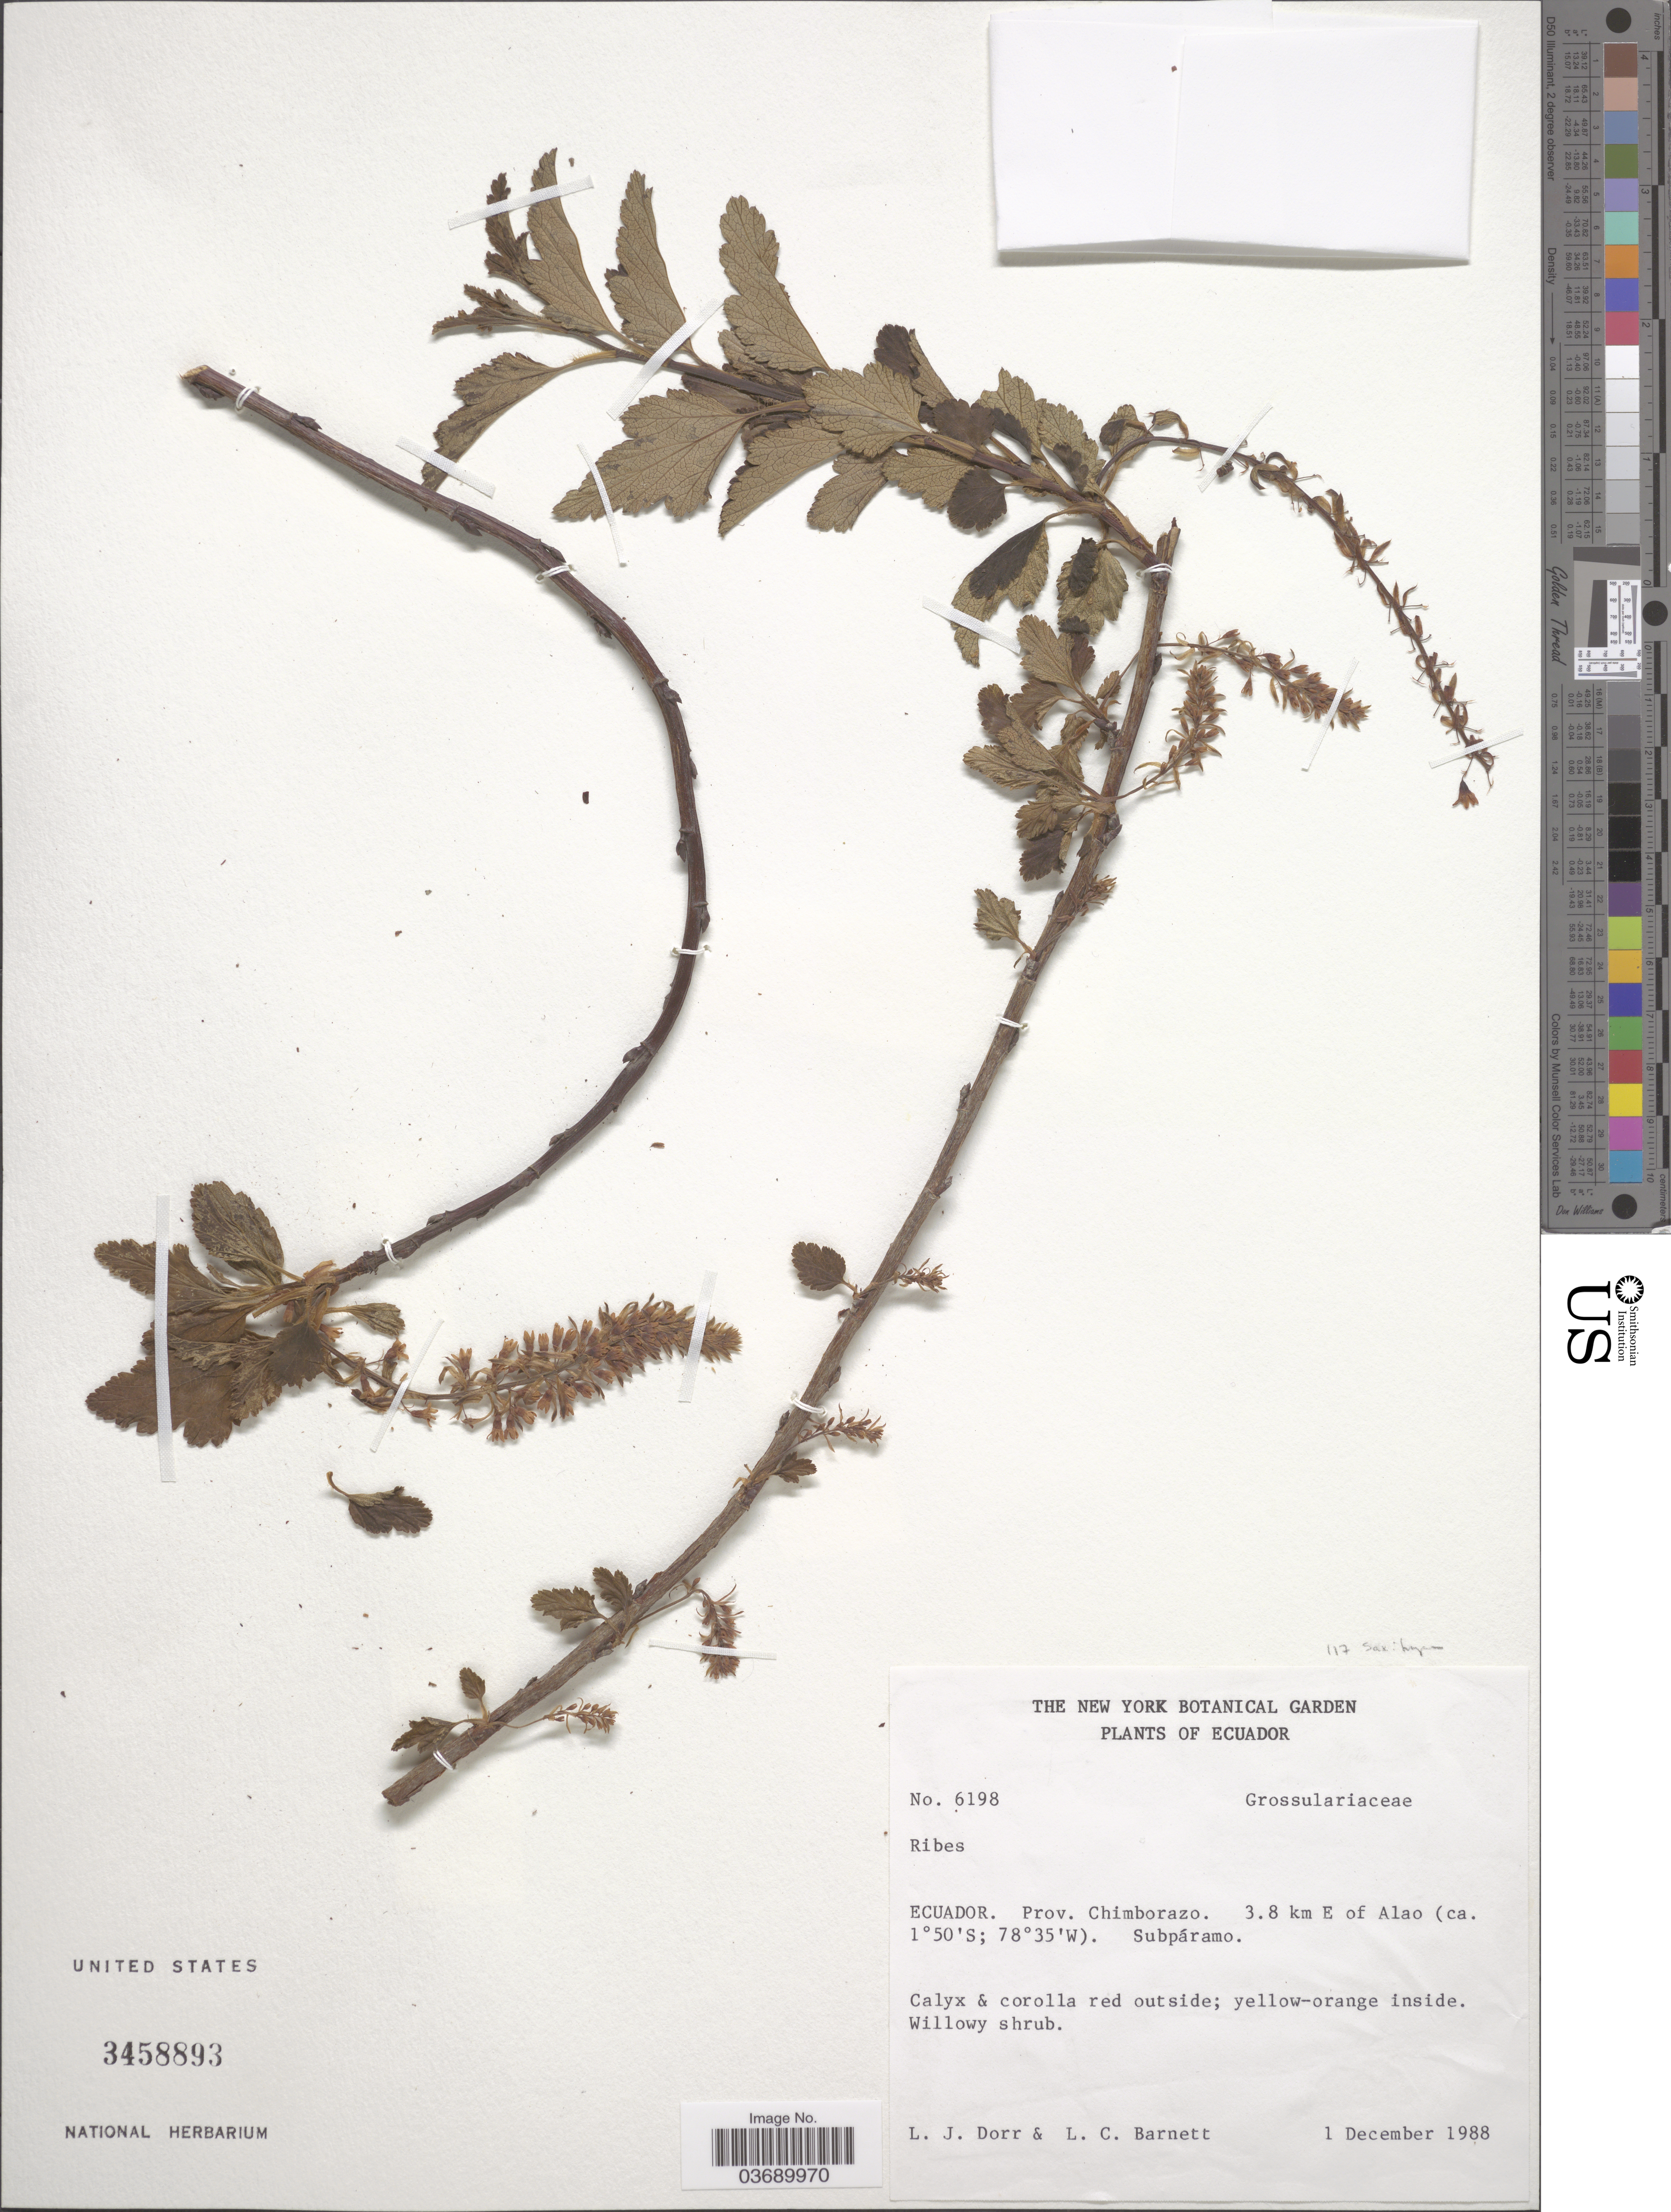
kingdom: Plantae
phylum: Tracheophyta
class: Magnoliopsida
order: Saxifragales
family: Grossulariaceae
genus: Ribes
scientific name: Ribes sp.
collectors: L. J. Dorr & L. C. Barnett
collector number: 6198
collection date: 1988-12-01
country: Ecuador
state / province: Chimborazo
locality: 3.8 km E of Alao.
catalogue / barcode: US 3458893